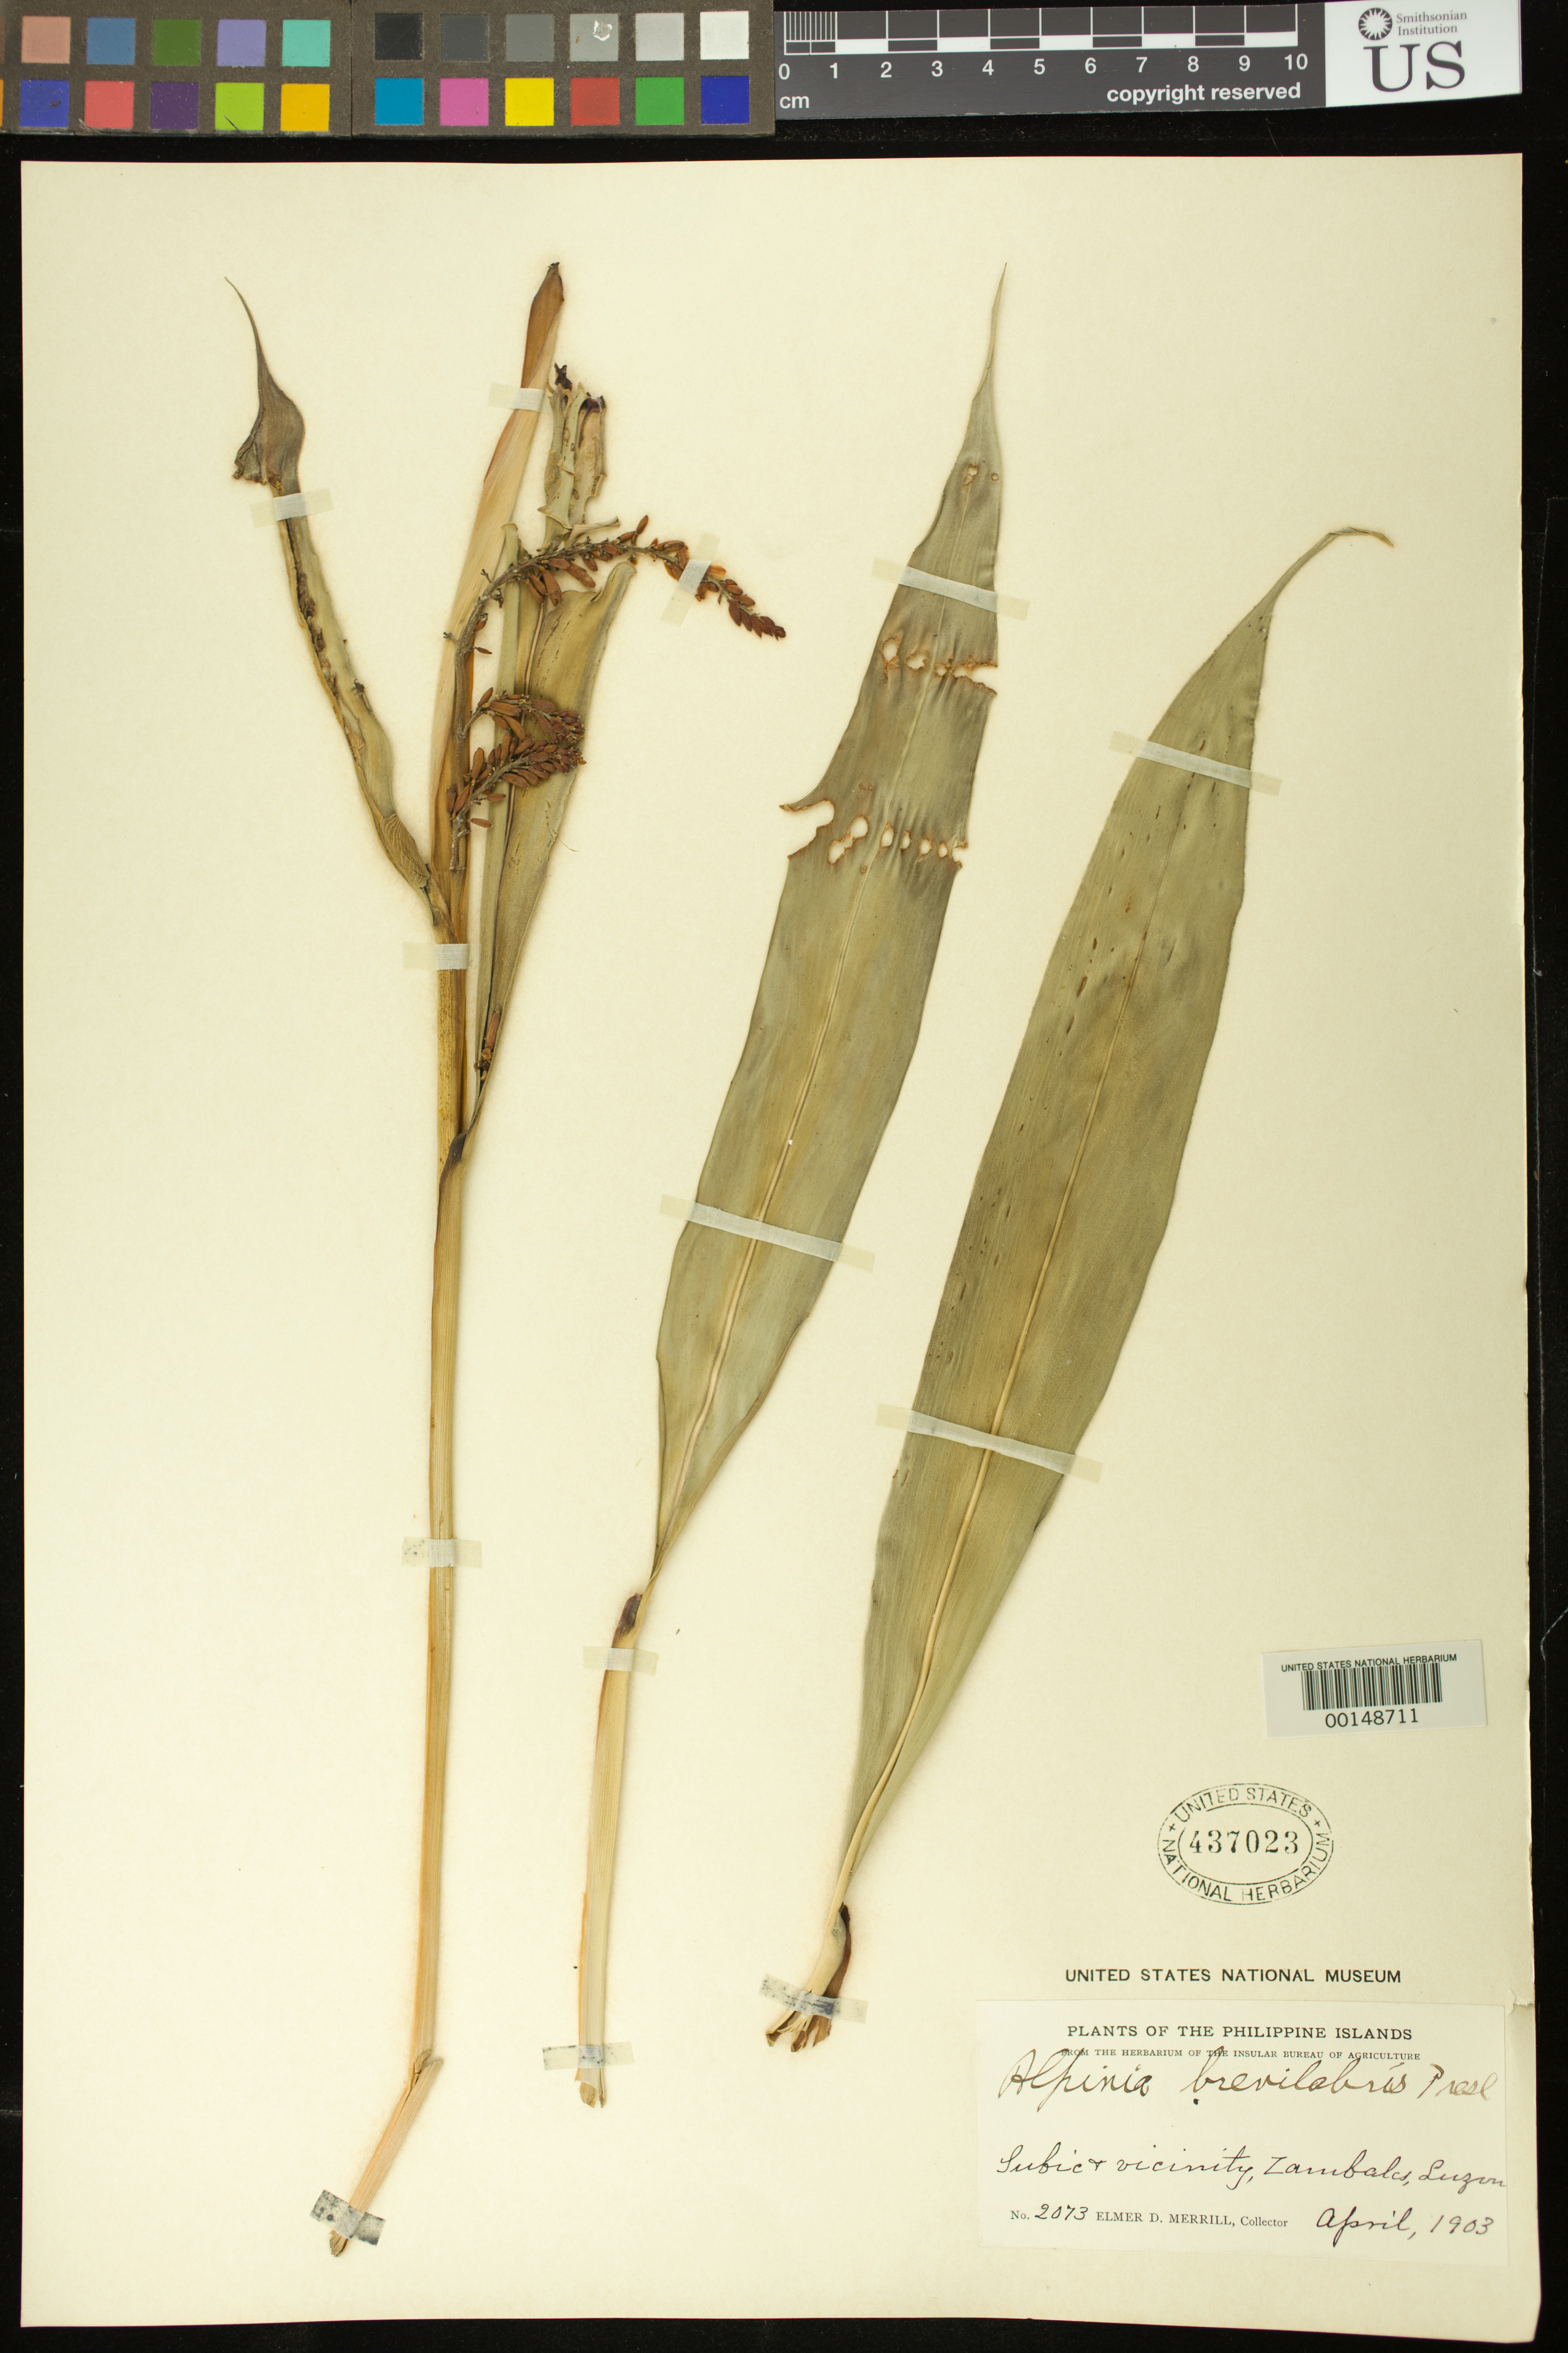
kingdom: Plantae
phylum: Tracheophyta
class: Liliopsida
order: Zingiberales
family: Zingiberaceae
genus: Alpinia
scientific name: Alpinia brevilabris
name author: C. Presl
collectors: E. D. Merrill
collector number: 2073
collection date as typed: Apr 1903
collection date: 1903-04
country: Philippines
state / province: Central Luzon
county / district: Zambales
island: Luzon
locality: Subic and vicinity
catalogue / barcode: US 437023